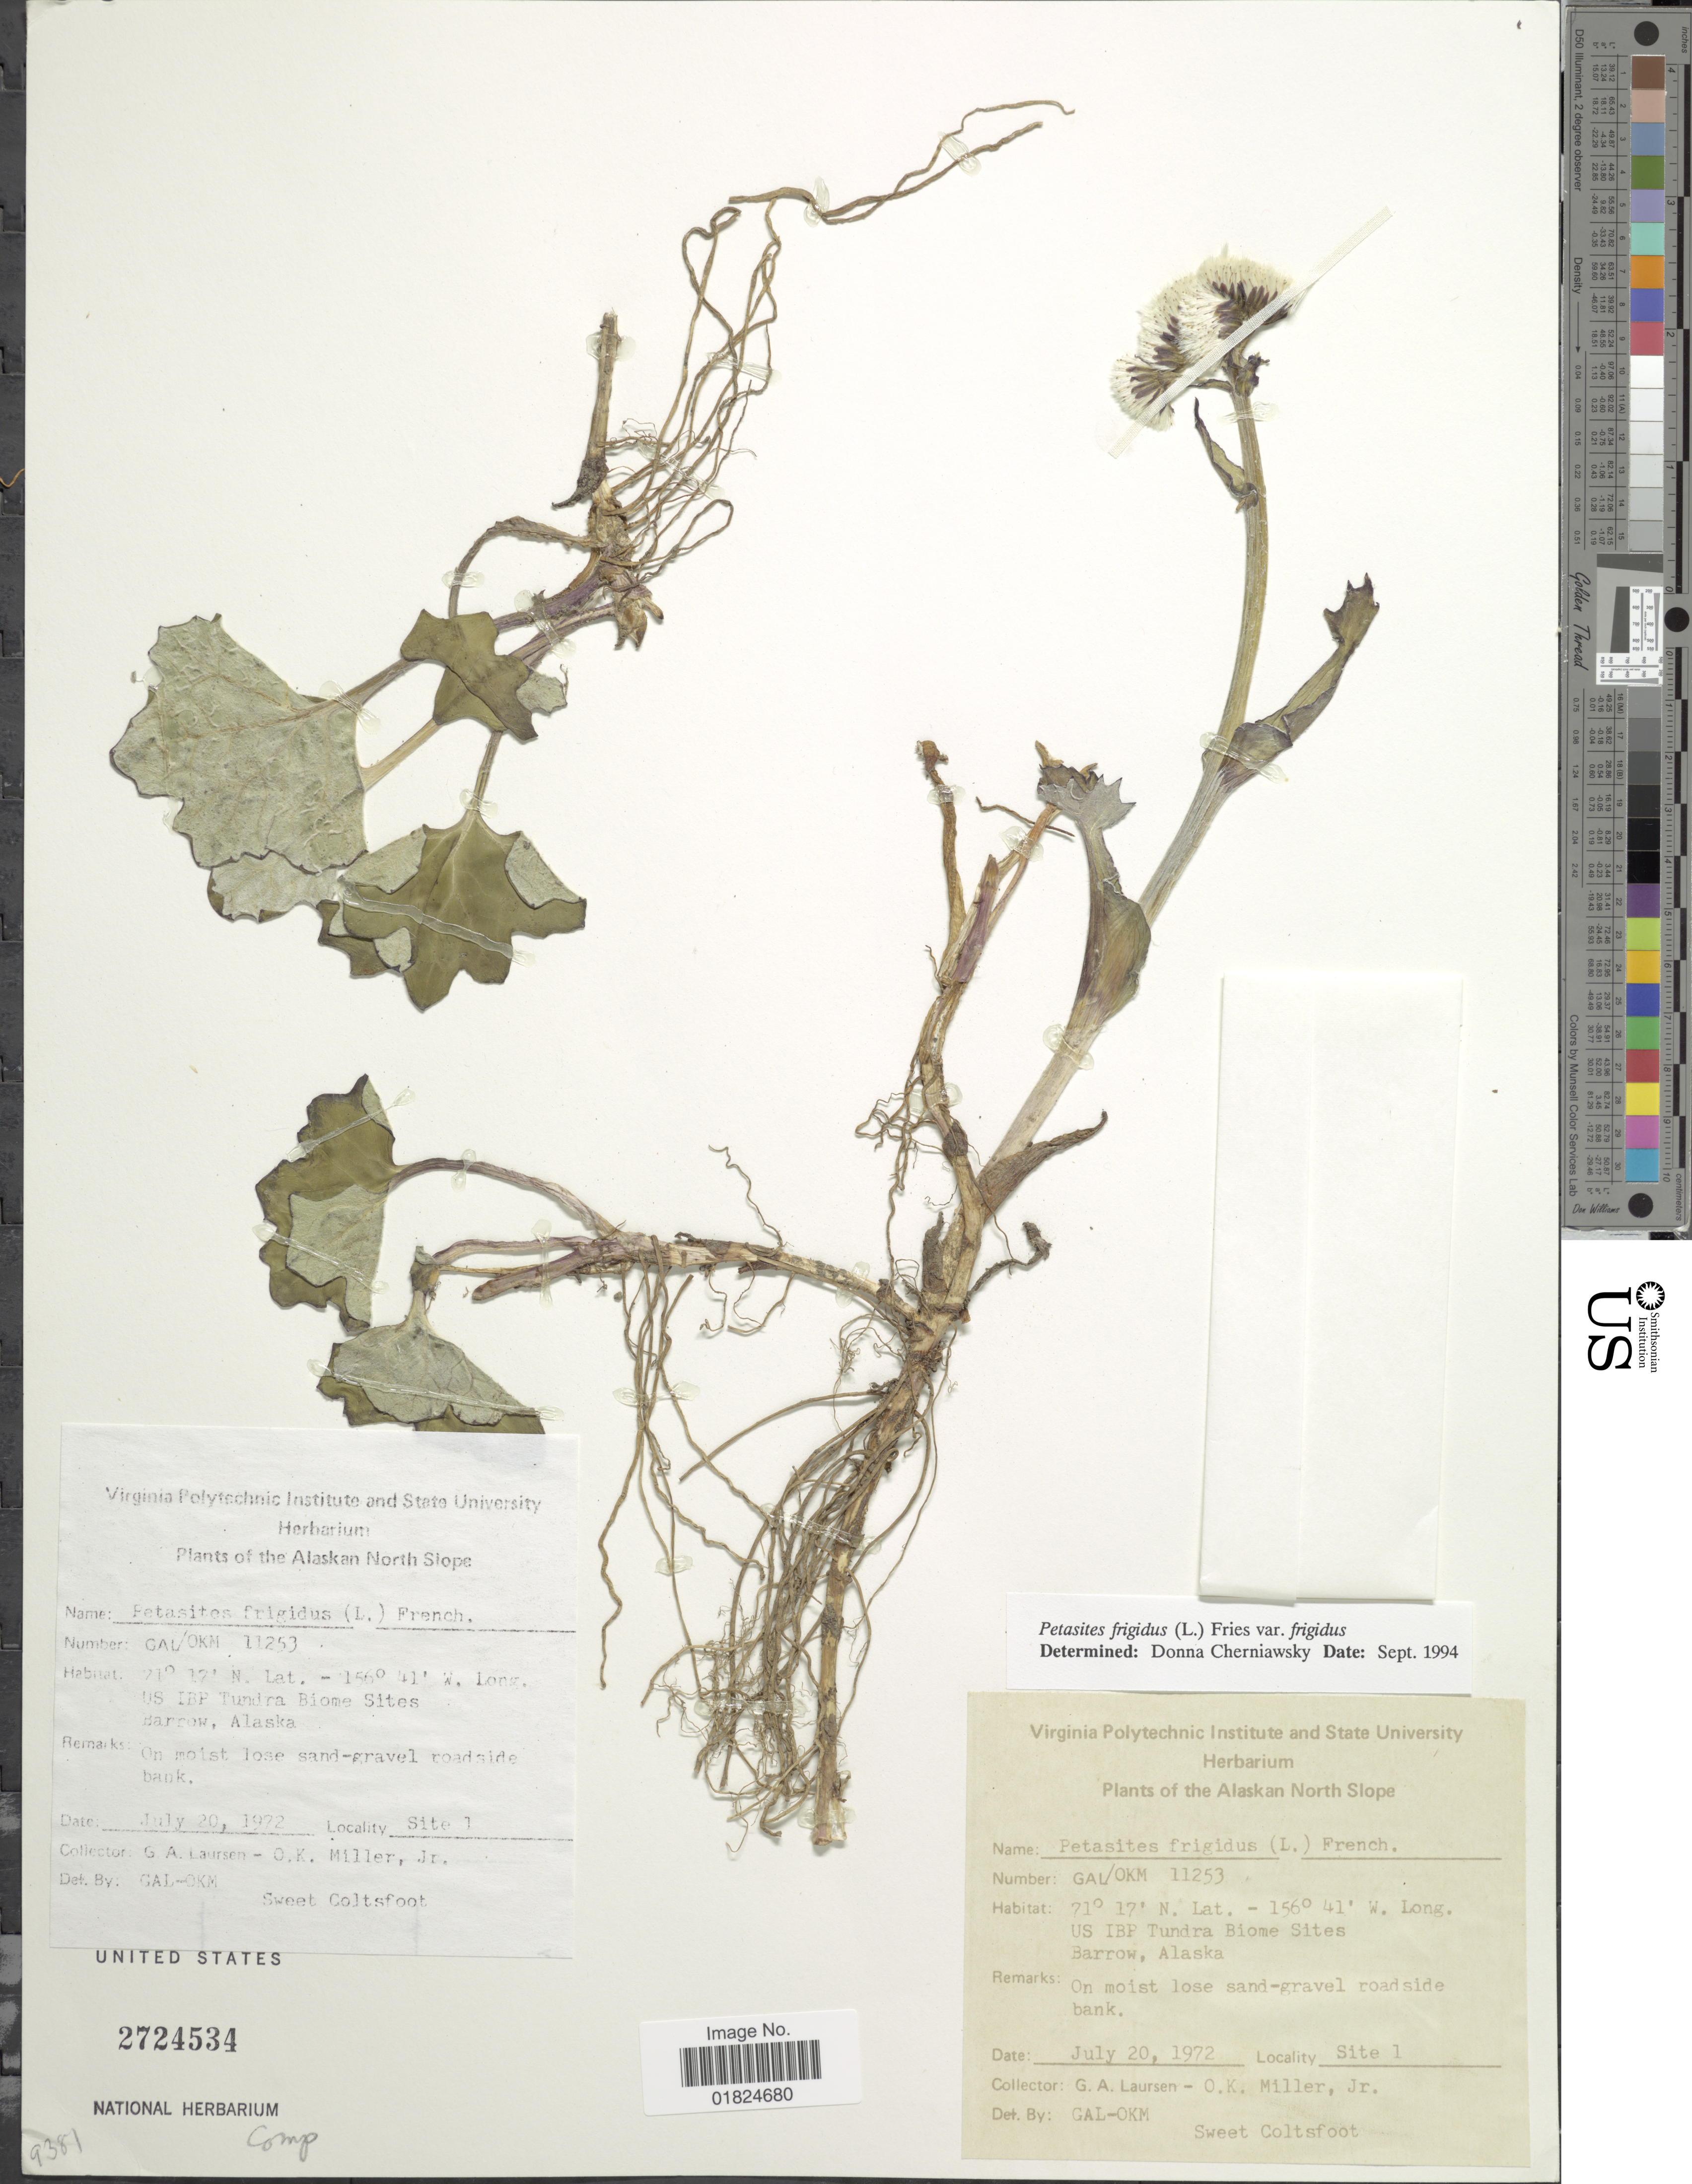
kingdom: Plantae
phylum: Tracheophyta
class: Magnoliopsida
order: Asterales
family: Asteraceae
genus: Petasites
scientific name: Petasites frigidus var. frigidus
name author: (L.) Fr.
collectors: G. Laursen & O. Miller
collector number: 11253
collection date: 1972-07-20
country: United States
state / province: Alaska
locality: US IBP Tundra Biome Sites Barrow, Alaska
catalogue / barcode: US 2724534